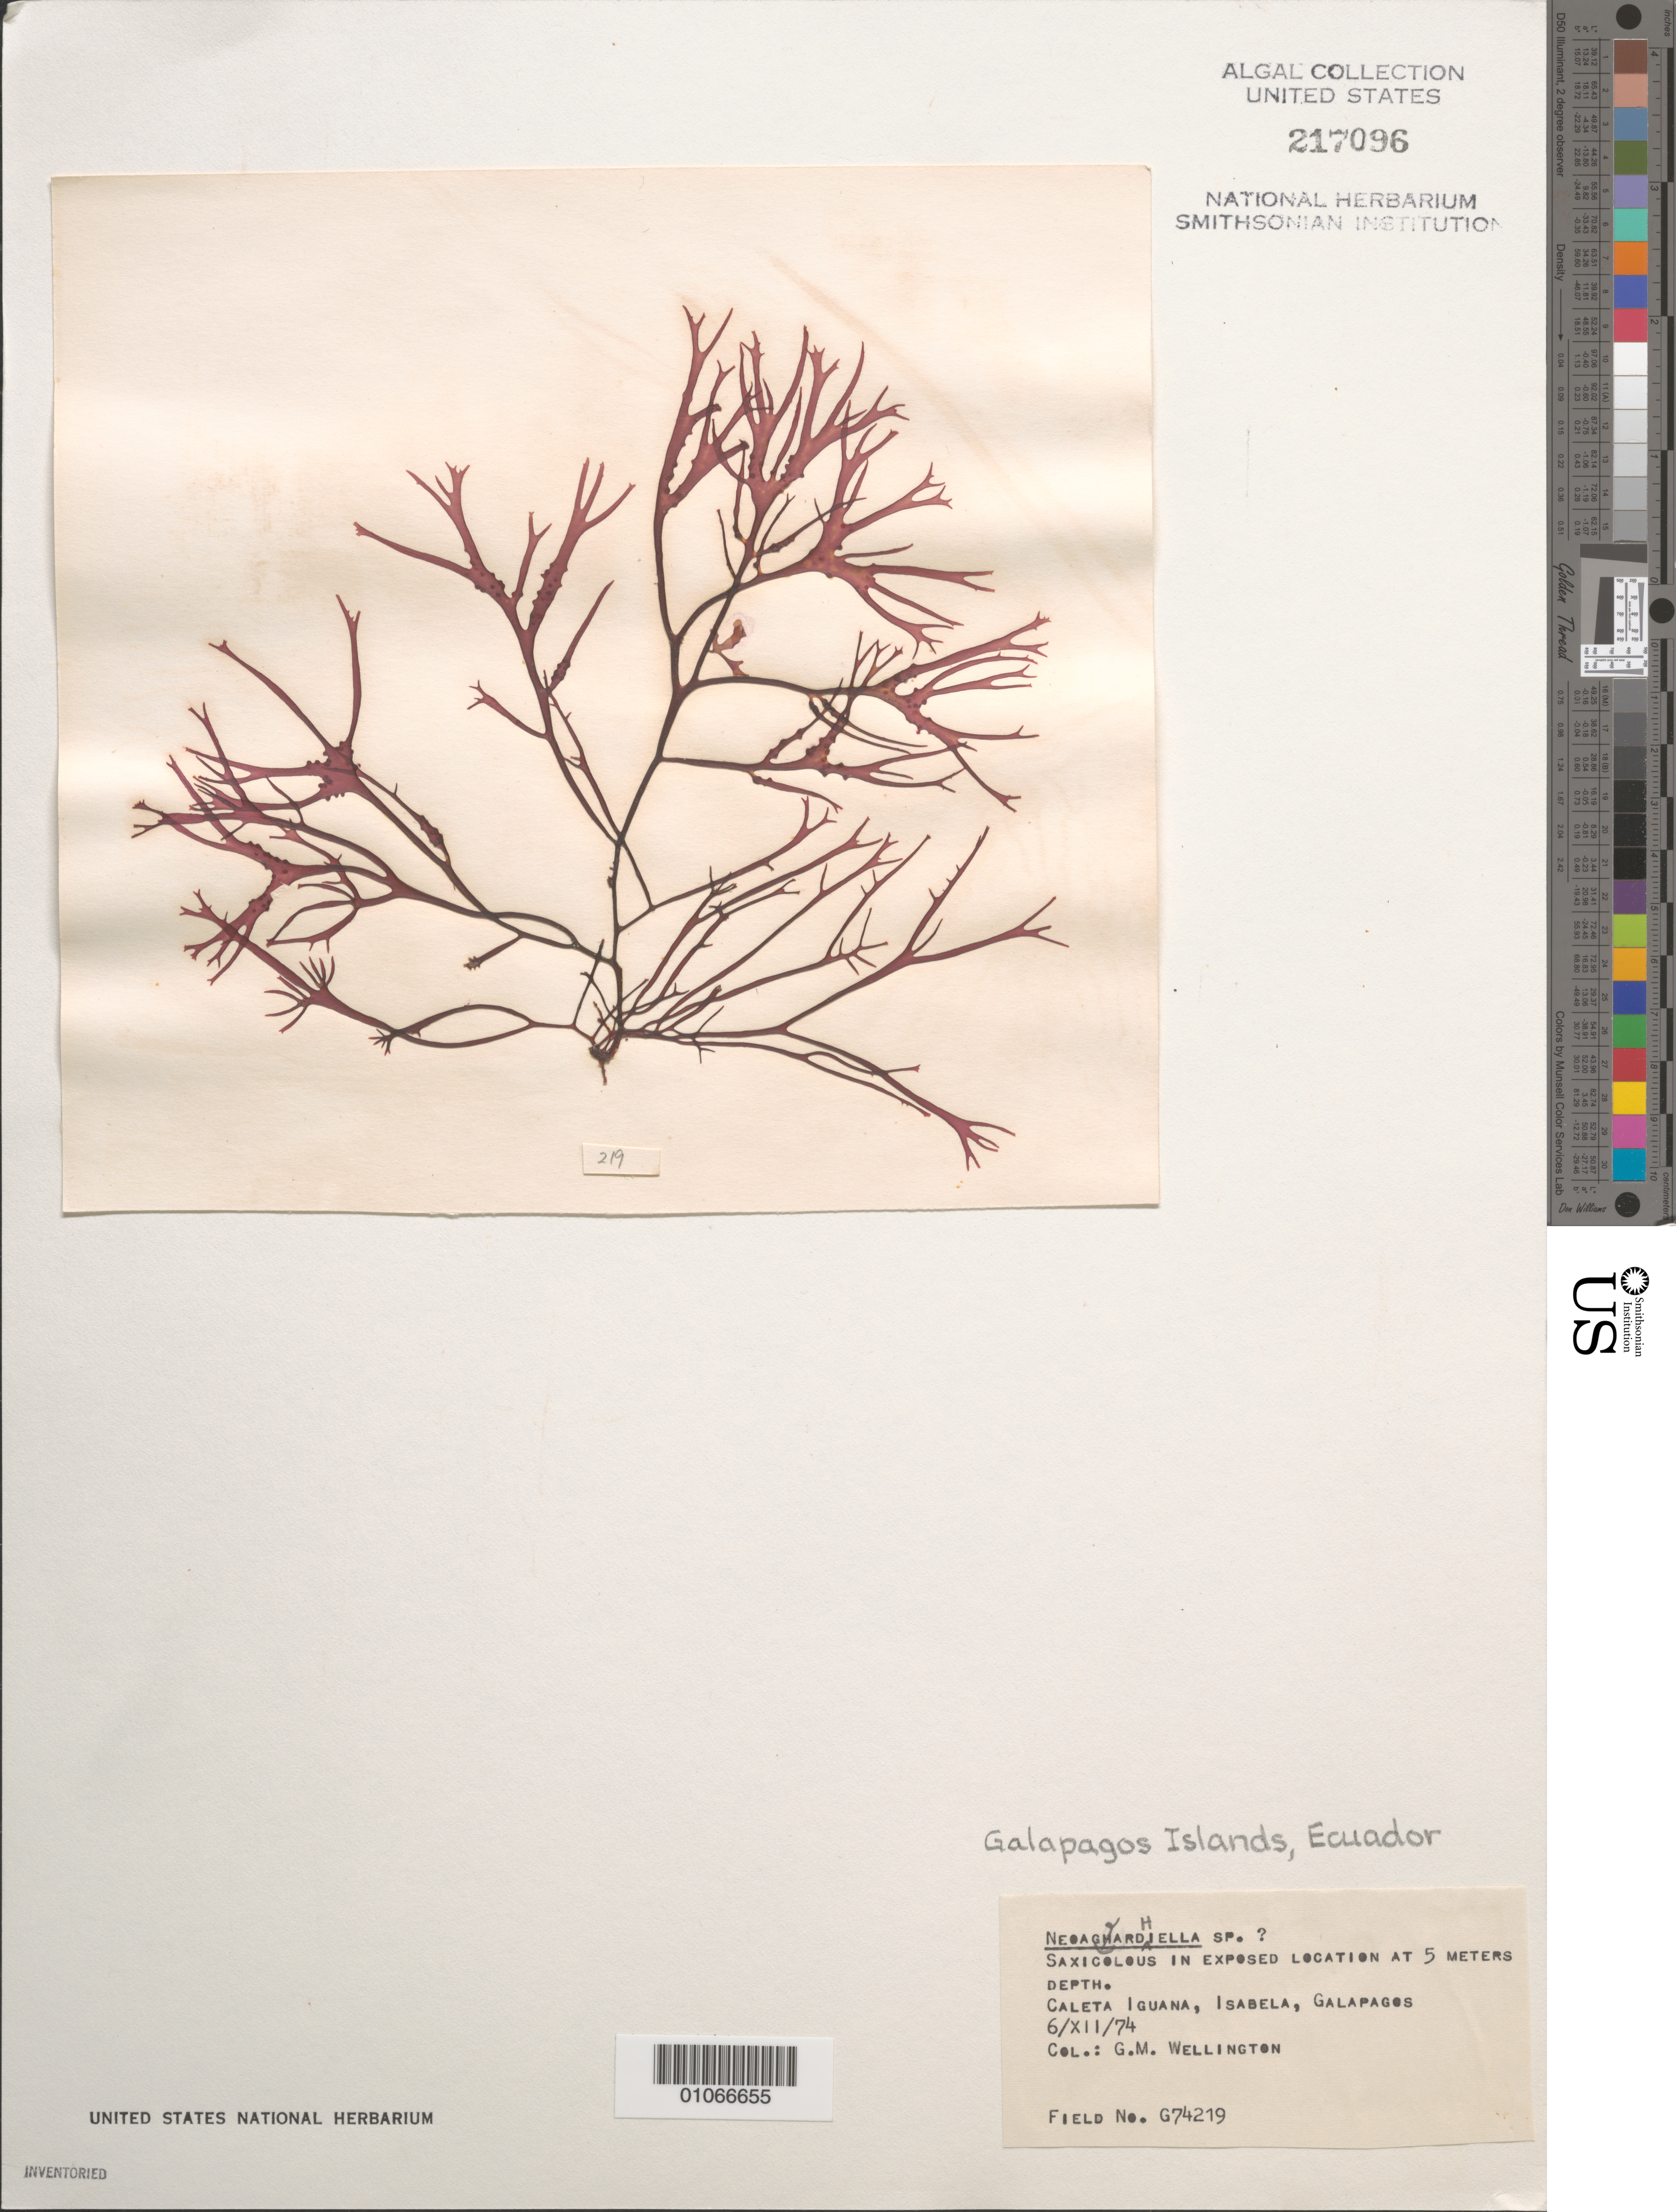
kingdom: Plantae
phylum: Rhodophyta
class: Florideophyceae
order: Gigartinales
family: Solieriaceae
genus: Agardhiella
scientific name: Agardhiella sp.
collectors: G. Wellington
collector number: G74219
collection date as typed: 06 Dec 1974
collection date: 1974-12-06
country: Ecuador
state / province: Colón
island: Isabela [Albemarle]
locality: Caleta Iguana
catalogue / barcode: US 217096